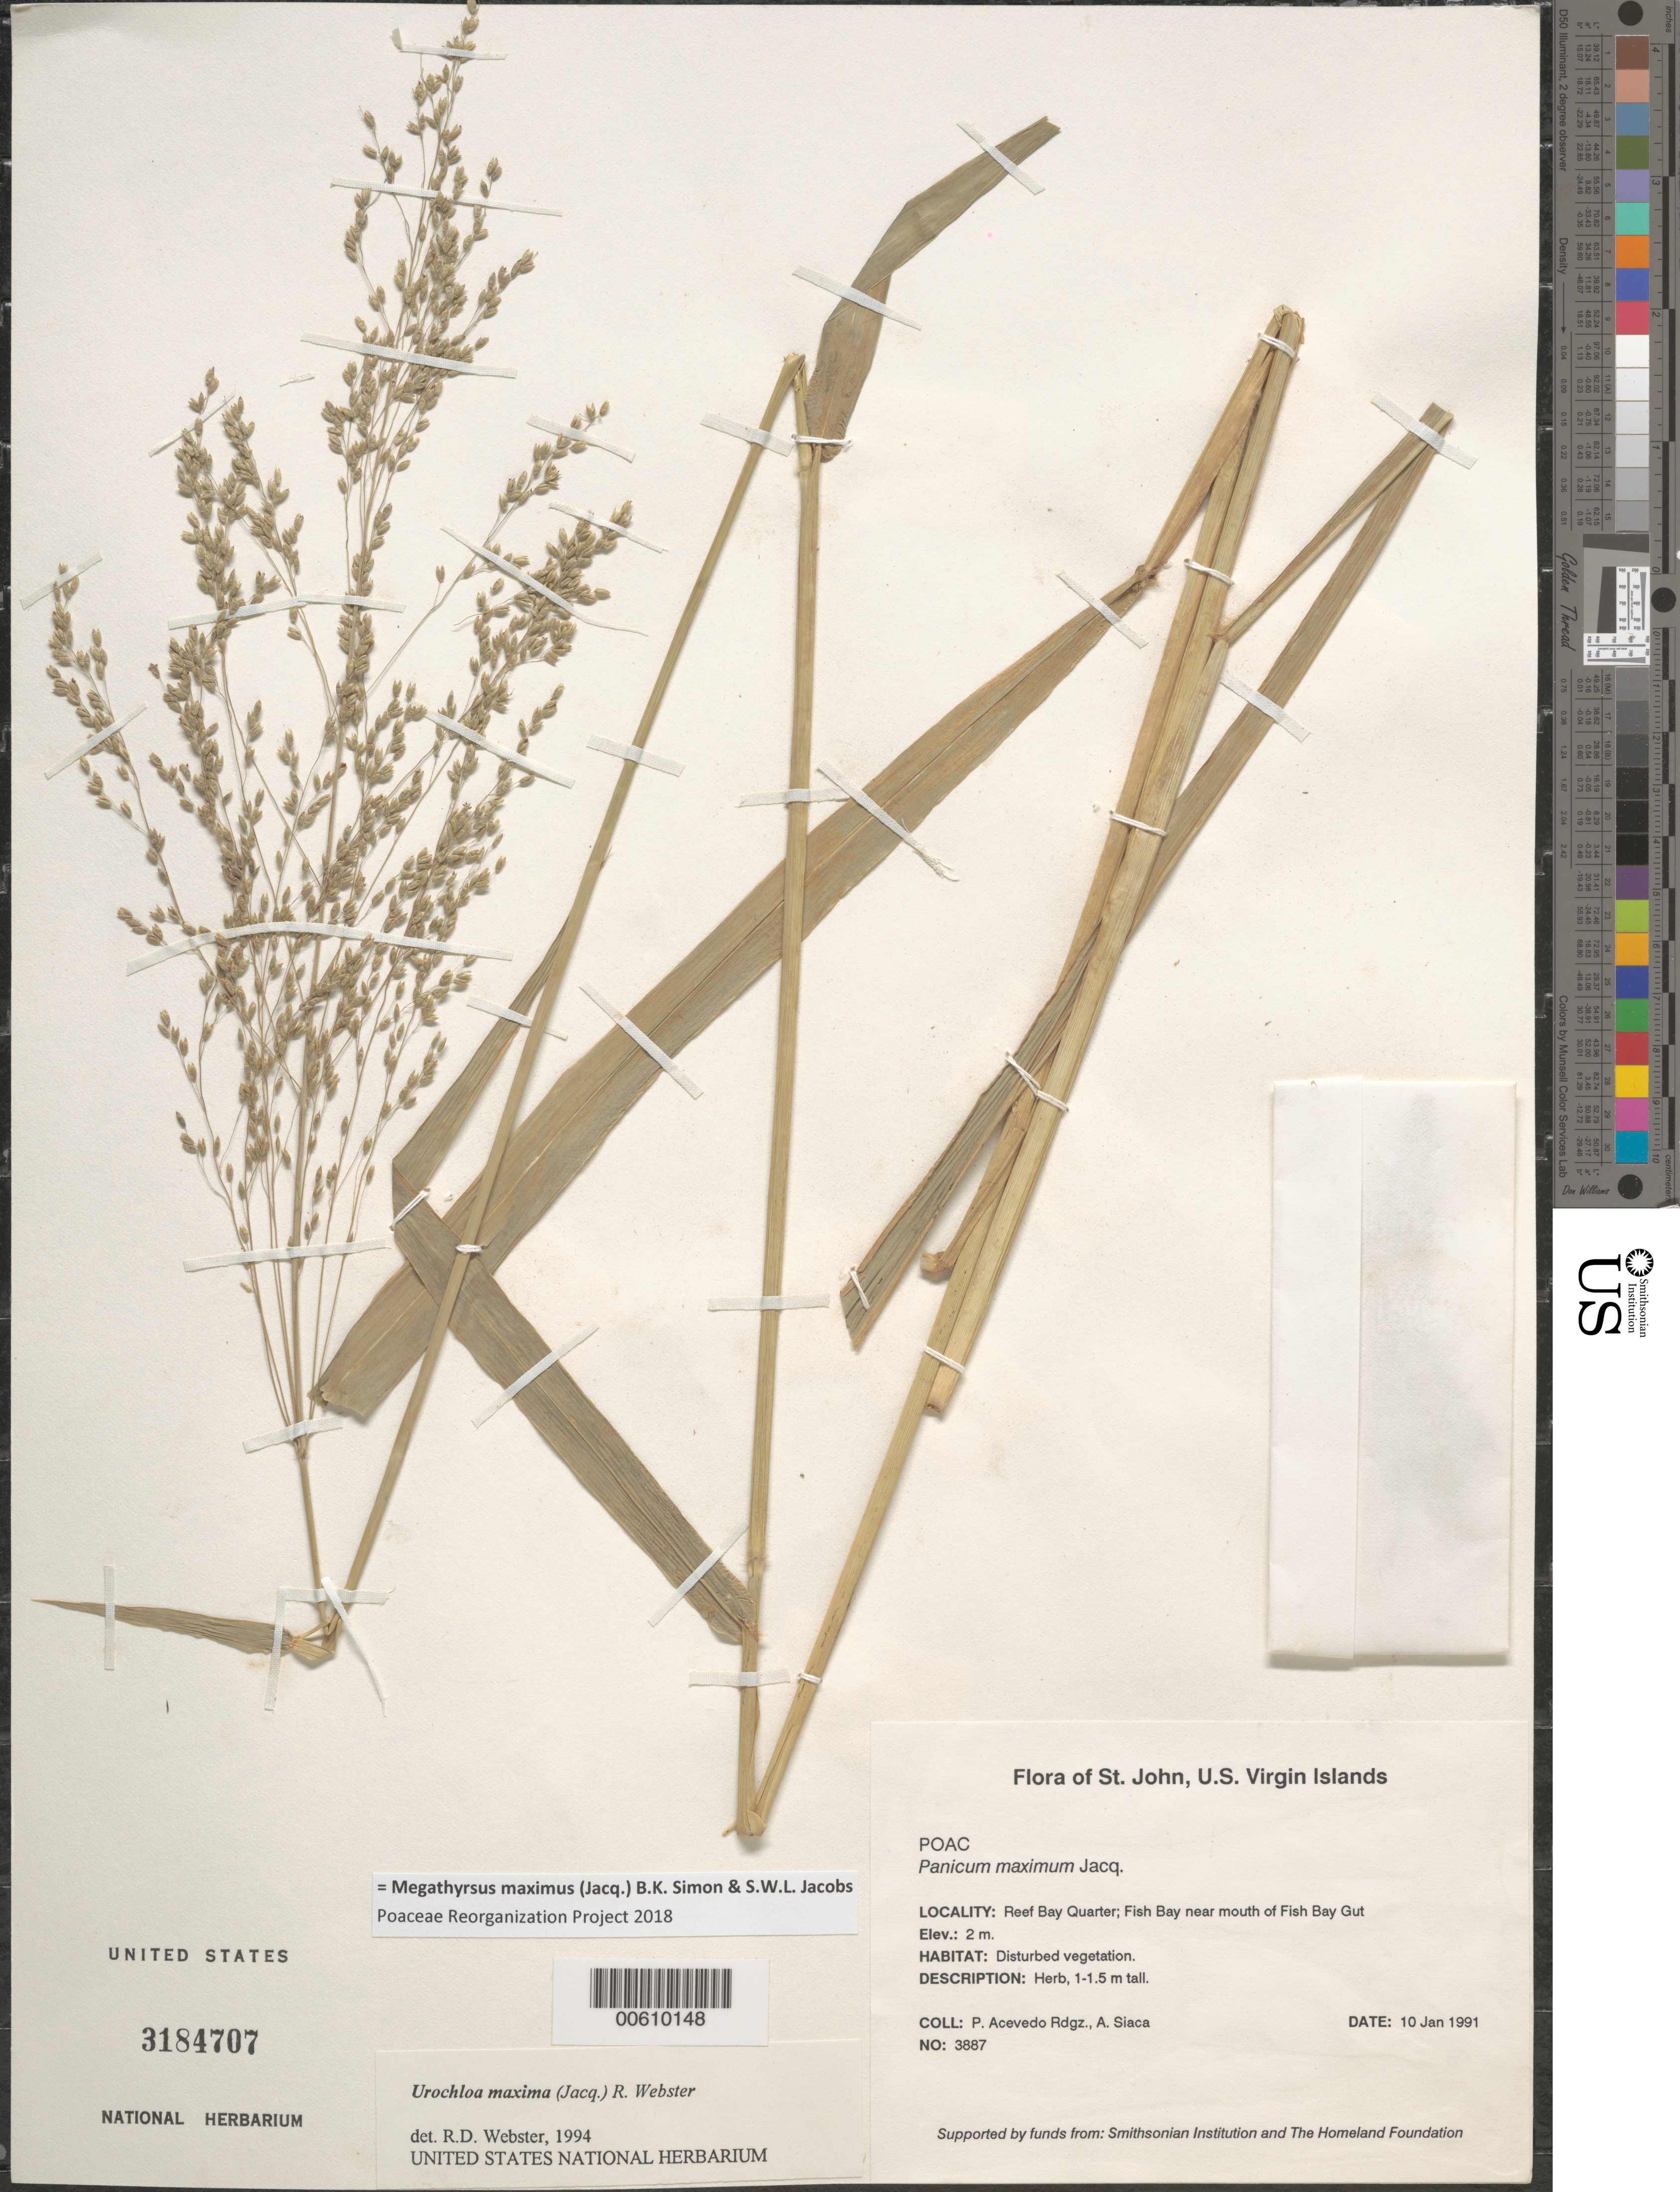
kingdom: Plantae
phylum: Tracheophyta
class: Liliopsida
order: Poales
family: Poaceae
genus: Megathyrsus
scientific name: Megathyrsus maximus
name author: (Jacq.) B.K. Simon & S.W.L. Jacobs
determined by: Poaceae Reorganization Project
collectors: P. Acevedo-Rodr. & A. Siaca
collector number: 3887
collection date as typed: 10 Jan 1991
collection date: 1991-01-10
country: U.S. Virgin Islands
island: St. John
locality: Reef Bay Quarter; Fish Bay near mouth of Fish Bay Gut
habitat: Disturbed vegetation.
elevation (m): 2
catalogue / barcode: US 3184707